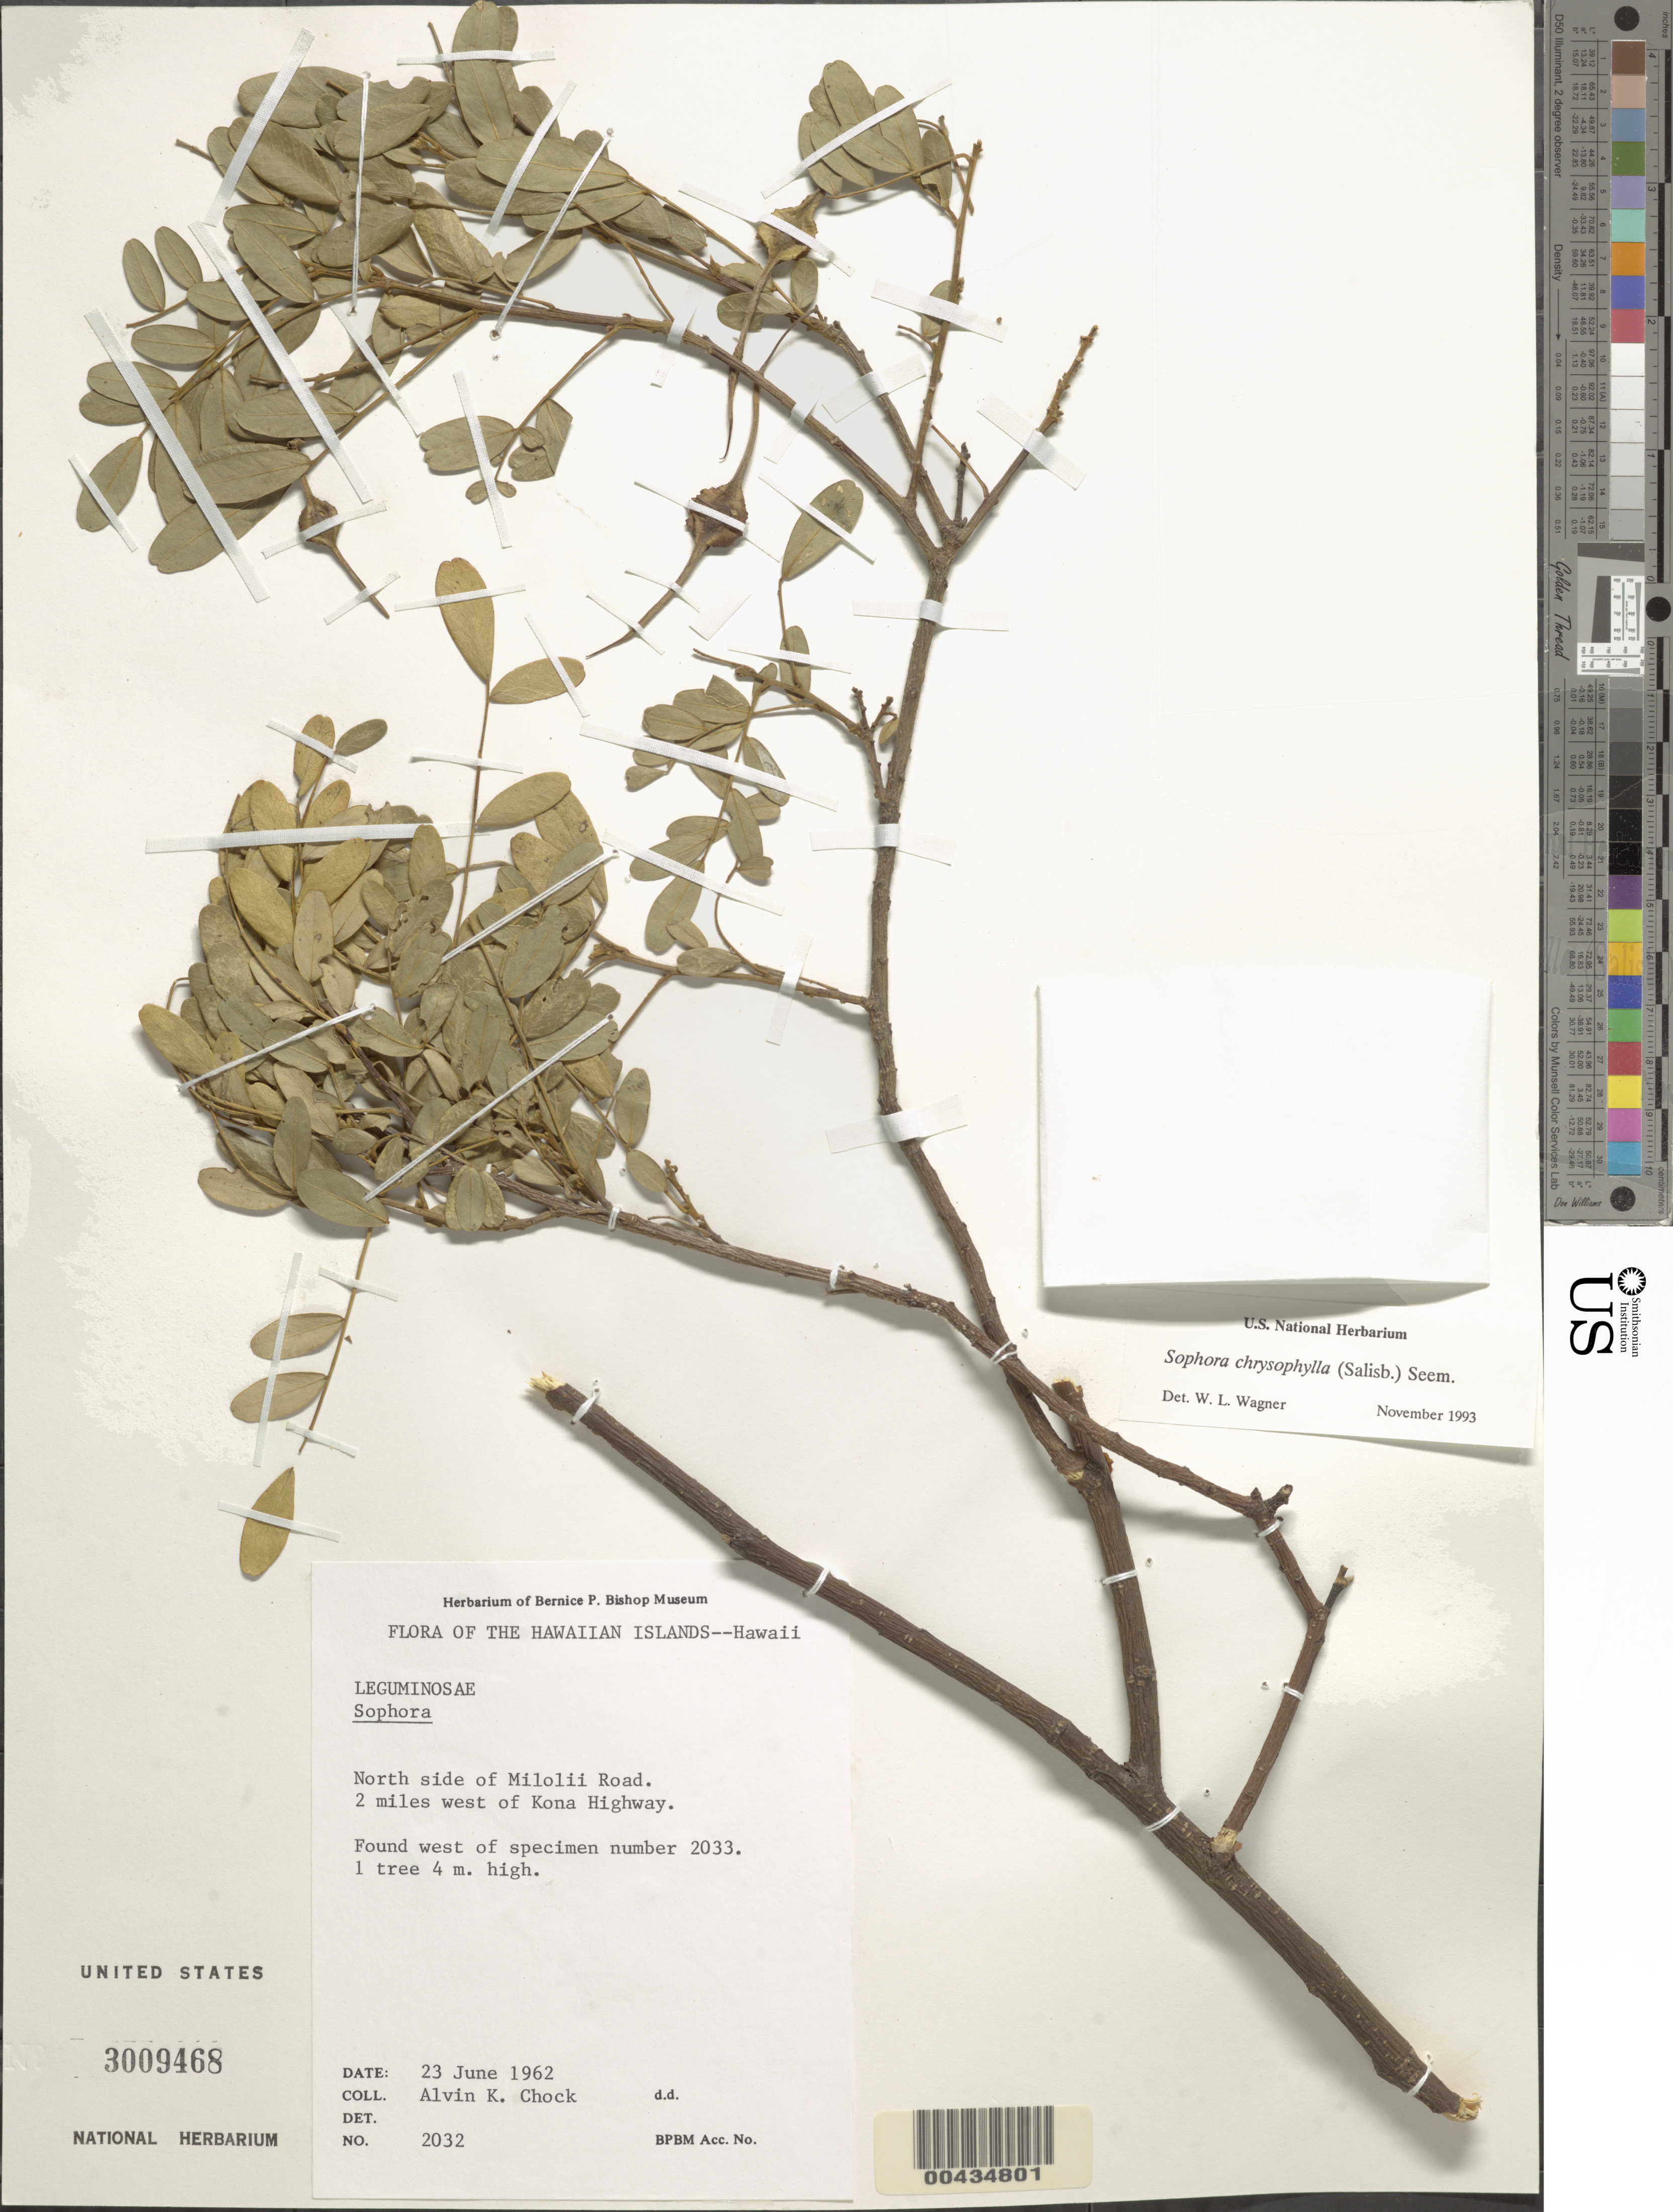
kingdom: Plantae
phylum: Tracheophyta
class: Magnoliopsida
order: Fabales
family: Fabaceae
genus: Sophora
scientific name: Sophora chrysophylla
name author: (Salisb.) Seem.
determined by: Wagner, W. L., (BOT), Smithsonian Institution - National Museum of Natural History (UNITED STATES)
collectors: A. Chock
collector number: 2032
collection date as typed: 23 Jun 1962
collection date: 1962-06-23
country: United States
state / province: Hawaii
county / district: Hawaii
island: Hawaii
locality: N side of Milolii Road, 2 mi W of Kona Highway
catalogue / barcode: US 3009468